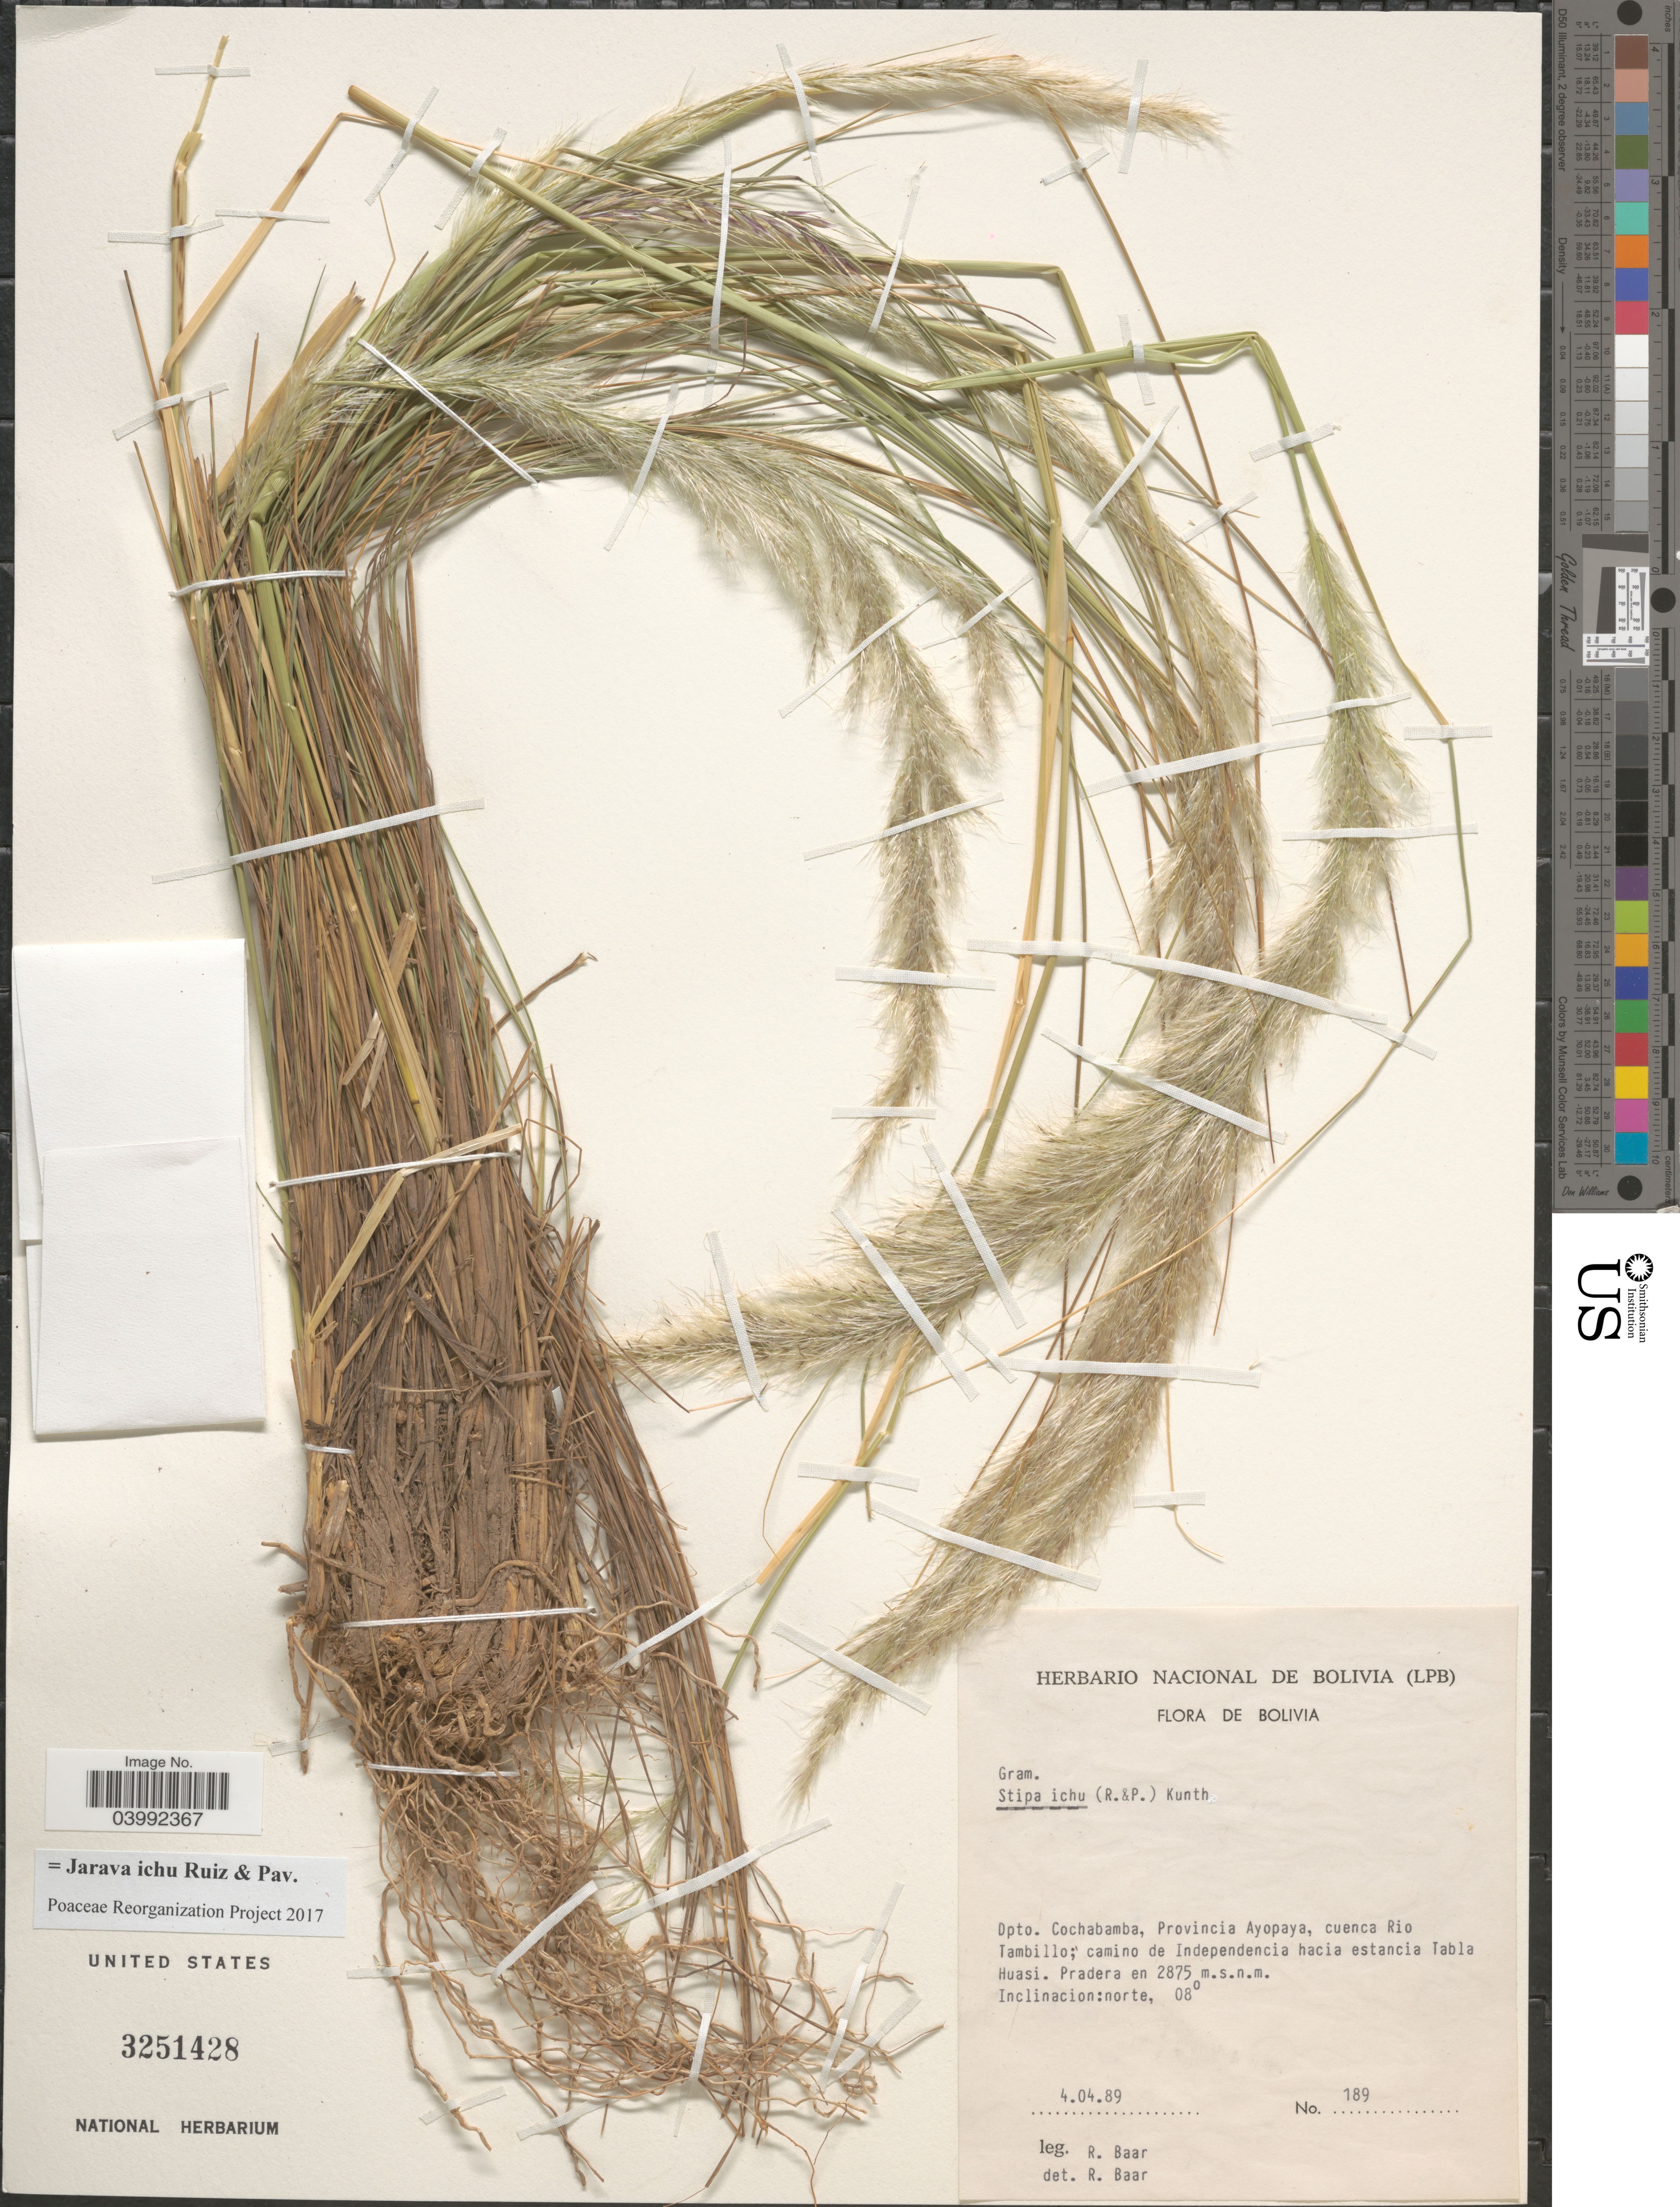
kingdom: Plantae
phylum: Tracheophyta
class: Liliopsida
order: Poales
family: Poaceae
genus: Jarava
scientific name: Jarava ichu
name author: Ruiz & Pav.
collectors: R. Baar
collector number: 189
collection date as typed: Transcribed d/m/y: 4/4/89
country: Bolivia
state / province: Cochabamba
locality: Dpto. Cochabamba, Provincia Ayopaya, cuenca Rio Tambillo; camino de Independencia hacia estancia Tabla Huasi.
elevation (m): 2875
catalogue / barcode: US 3251428